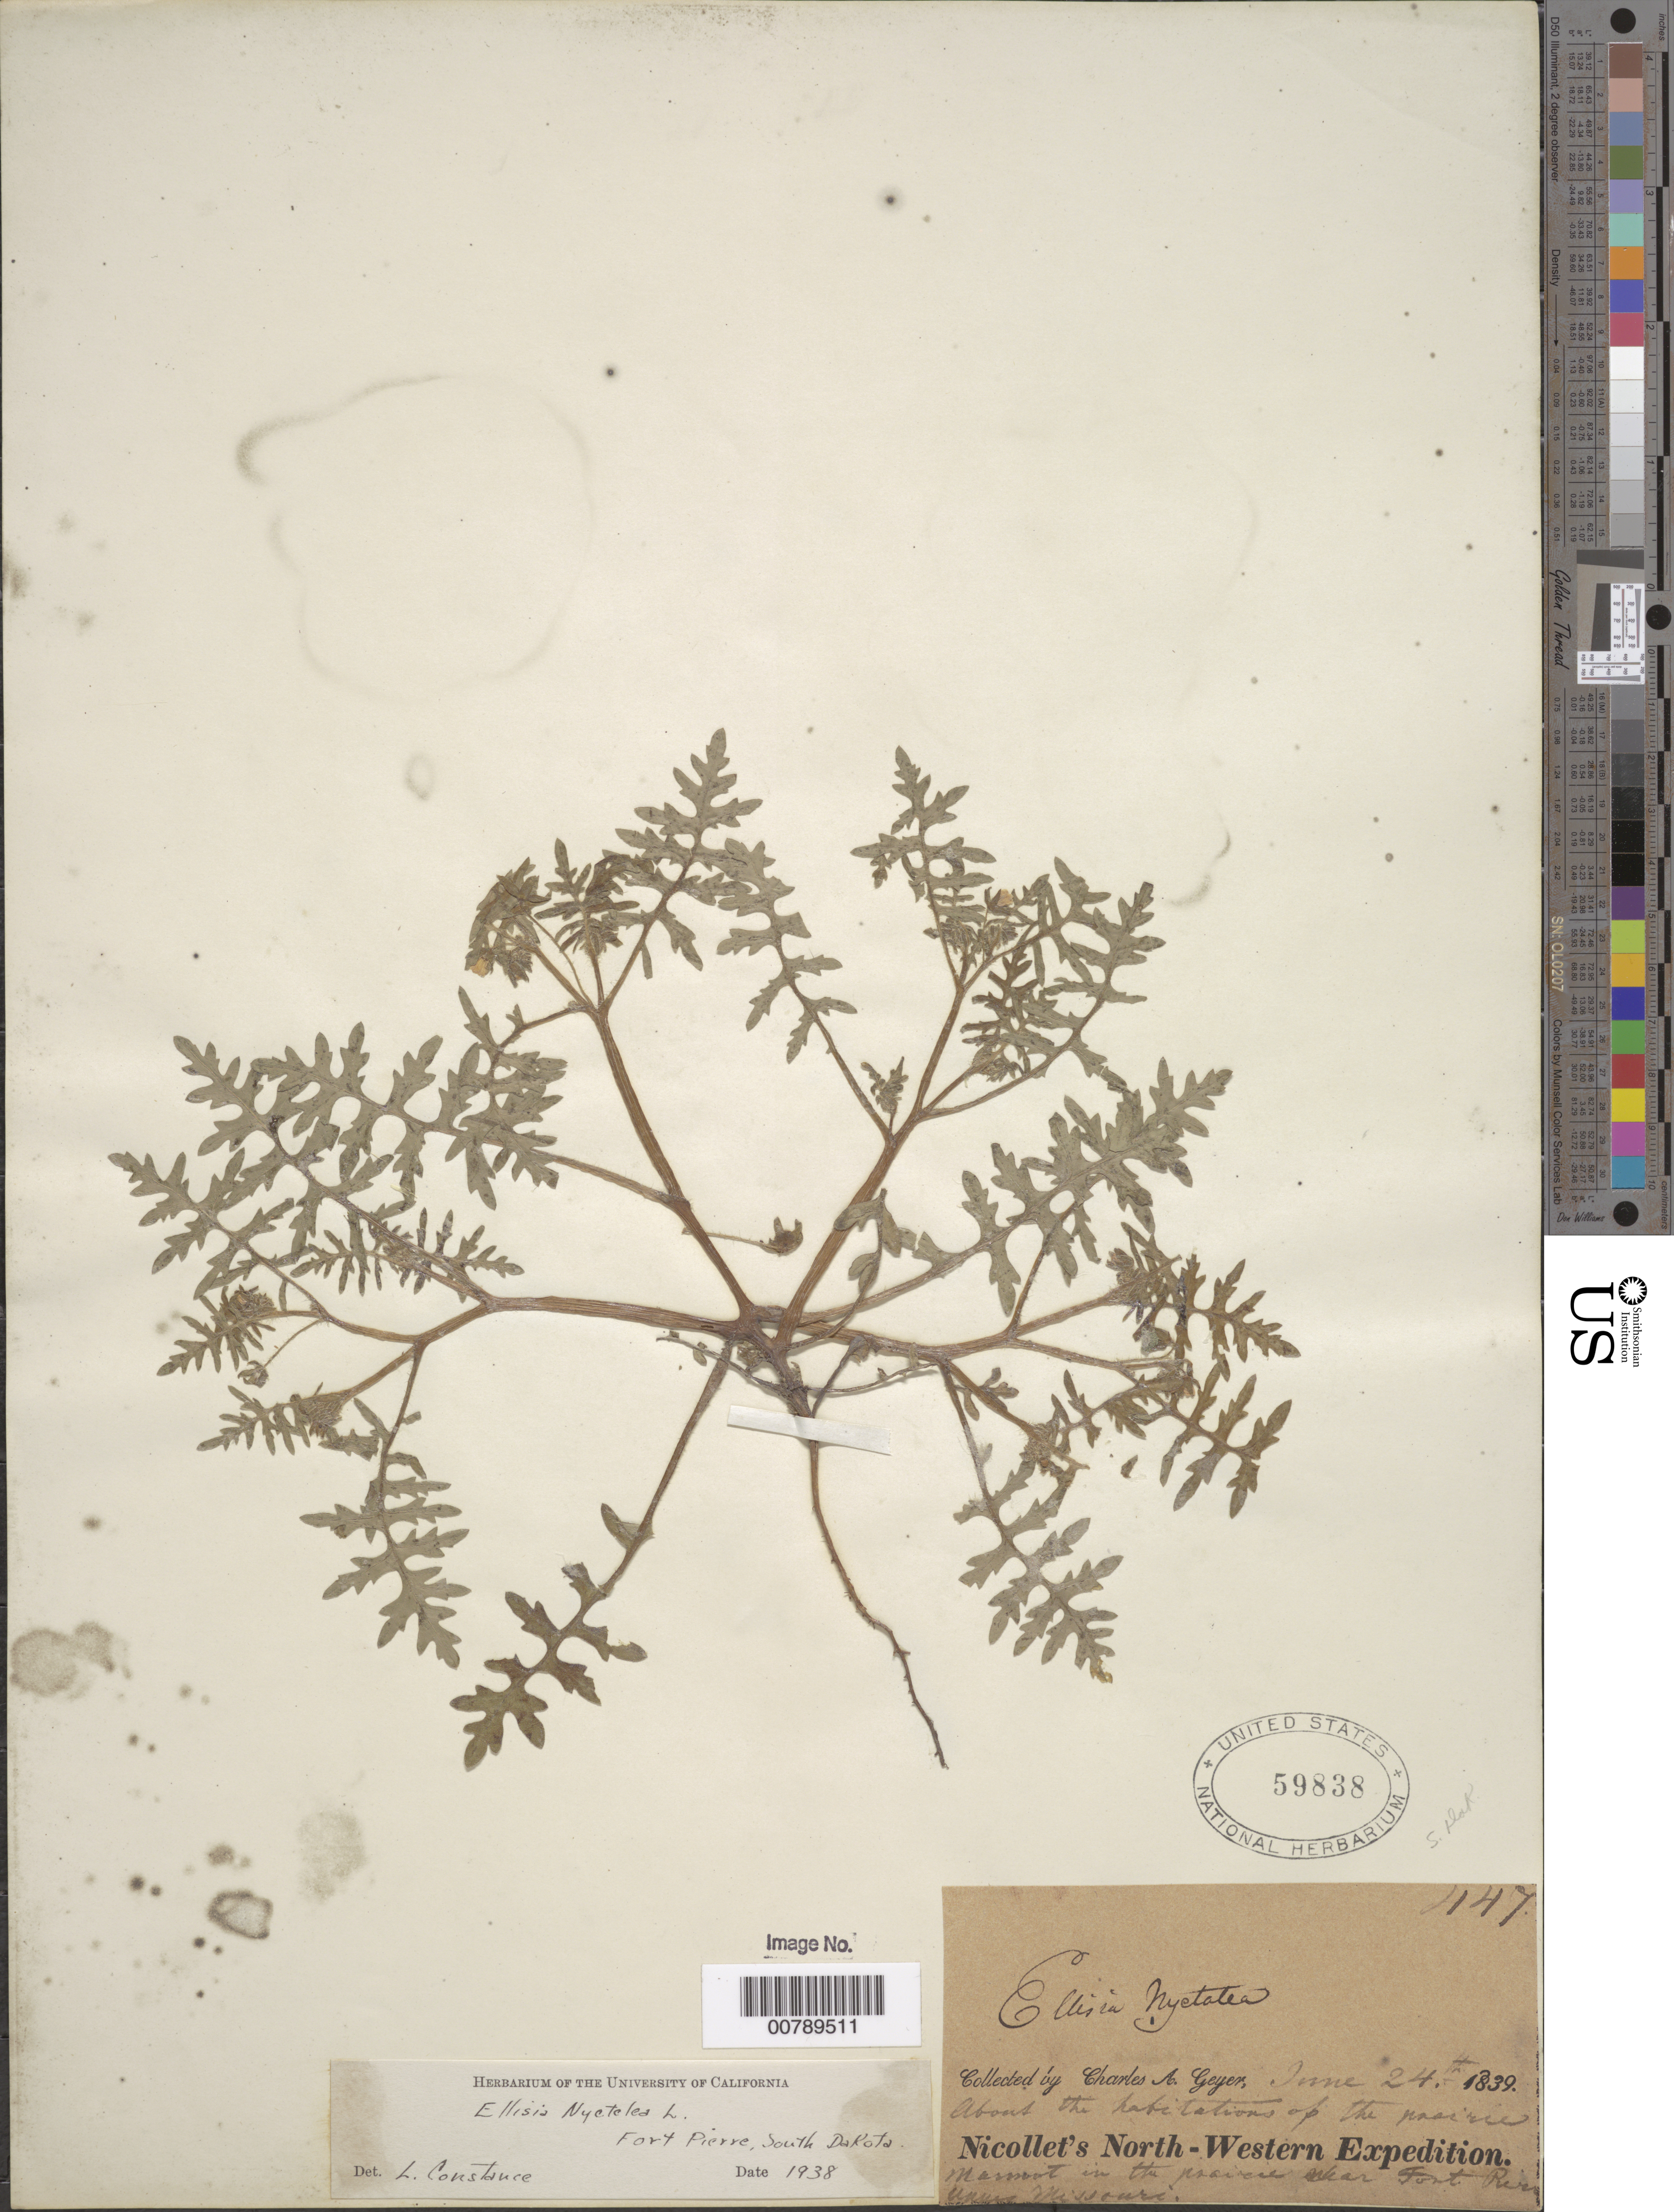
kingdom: Plantae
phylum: Tracheophyta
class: Magnoliopsida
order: Boraginales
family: Hydrophyllaceae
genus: Ellisia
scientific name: Ellisia nyctelea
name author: L.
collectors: C. A. Geyer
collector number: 447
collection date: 1839-06-24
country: United States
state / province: South Dakota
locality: About the habitations of the prairie marmot in the prairie near Fort Pierre upper Missouri. South Dakota.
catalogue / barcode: US 59838